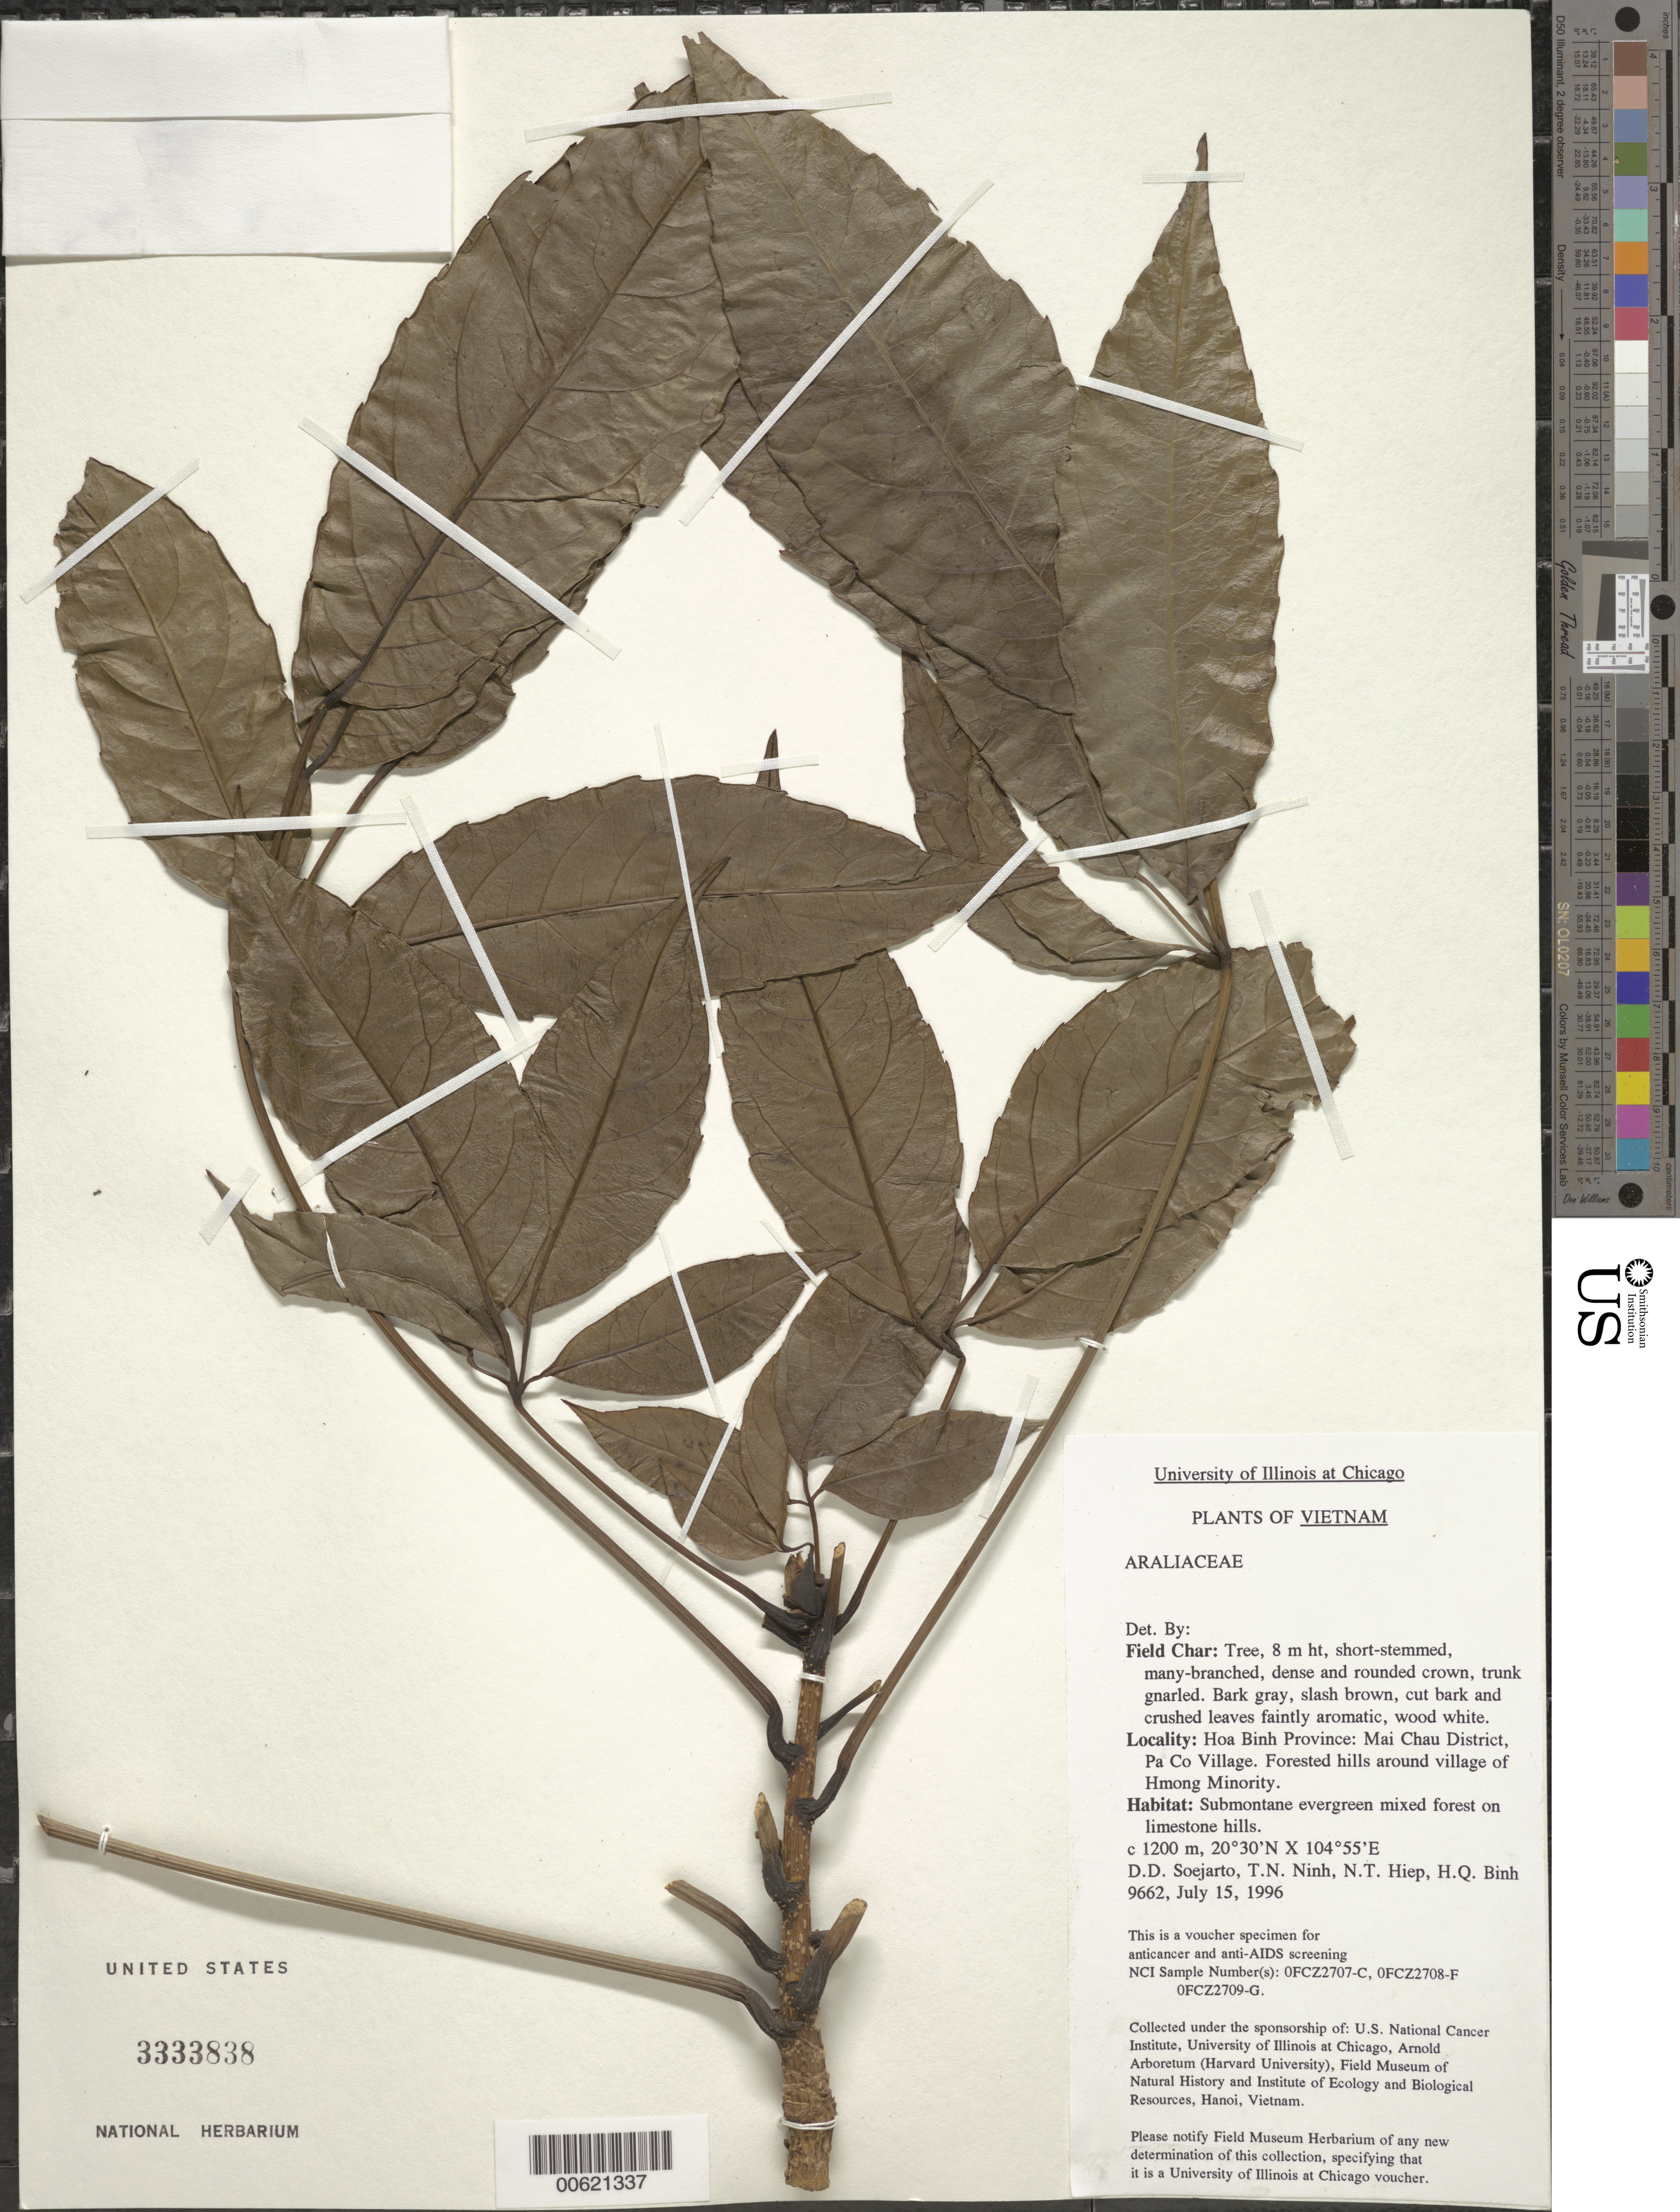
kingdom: Plantae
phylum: Tracheophyta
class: Magnoliopsida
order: Apiales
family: Araliaceae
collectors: T. N. Ninh, N. T. Hiep & H. Q. Binh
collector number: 9662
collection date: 1996-07-15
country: Vietnam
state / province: Hoa Binh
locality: Hoa Binh Province: Mai Chau District, Pa Co Village, Forested hills around village of Hmong Minority.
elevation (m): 1200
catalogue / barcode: US 3333838